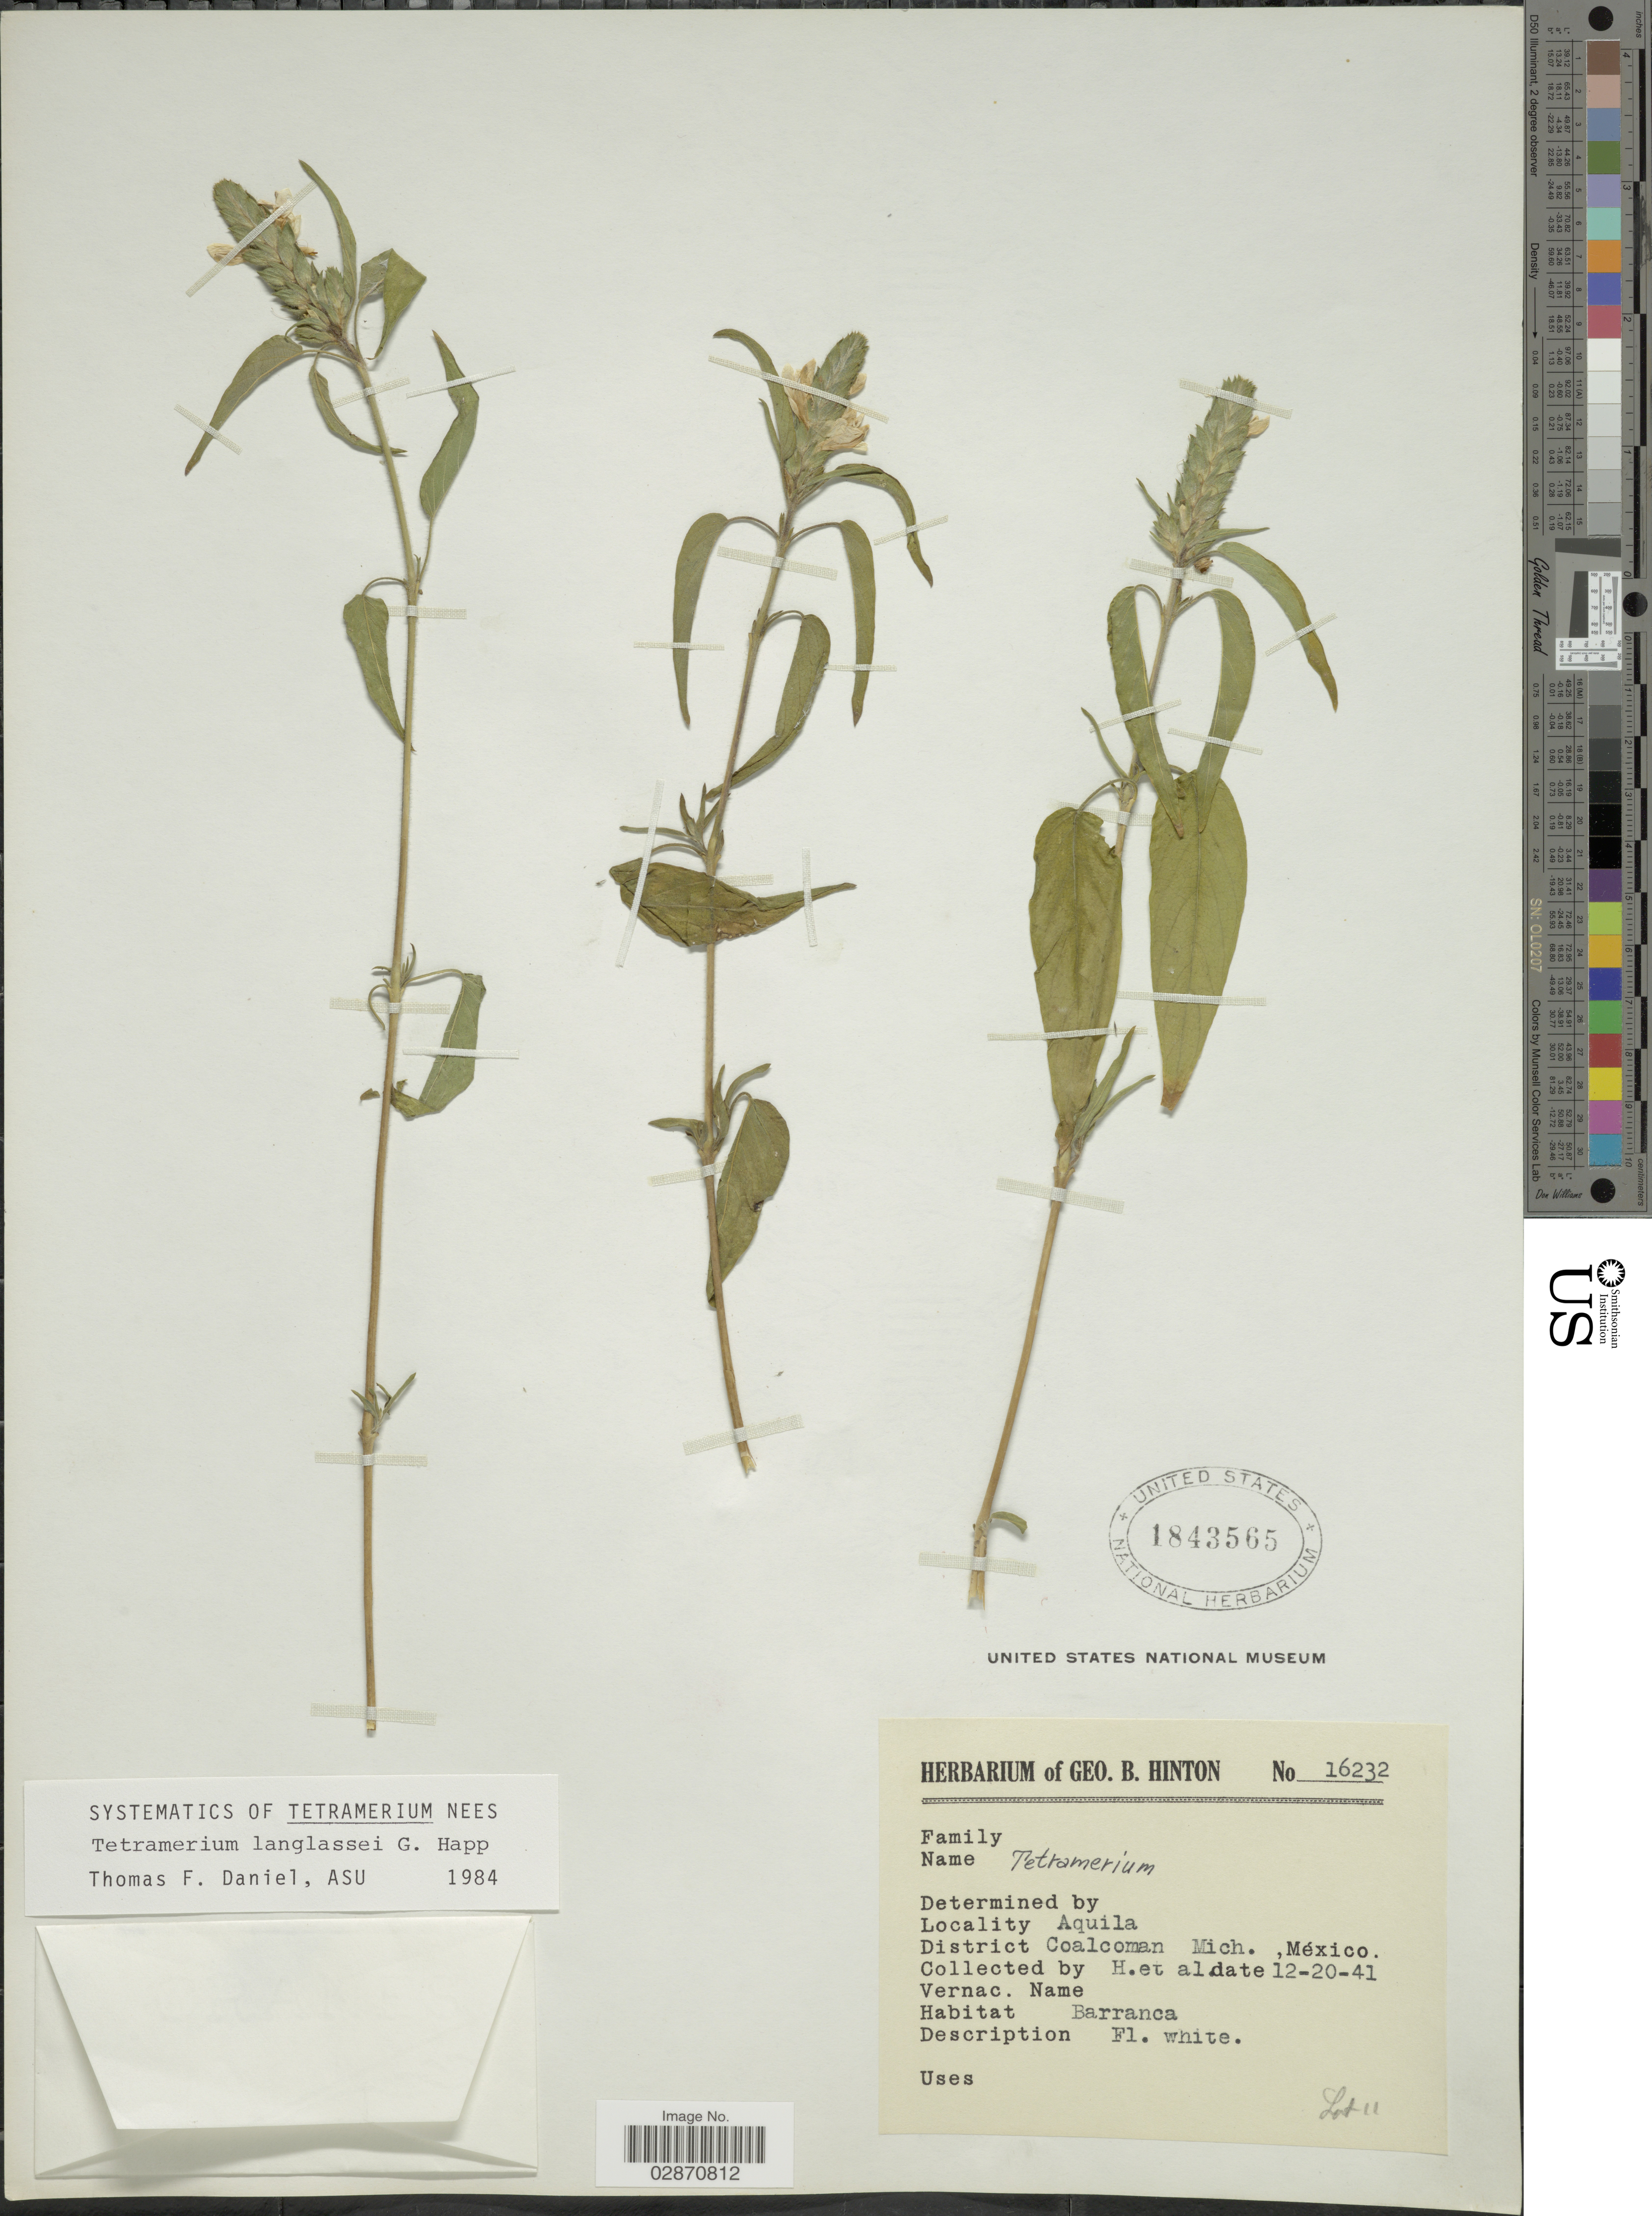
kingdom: Plantae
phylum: Tracheophyta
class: Magnoliopsida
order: Lamiales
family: Acanthaceae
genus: Tetramerium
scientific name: Tetramerium langlassei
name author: Happ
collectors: G. B. Hinton & et al.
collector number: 16232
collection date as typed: Transcribed d/m/y: 20/12/41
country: Mexico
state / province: Michoacán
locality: Aquila. District Coalcoman Mich.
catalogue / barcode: US 1843565